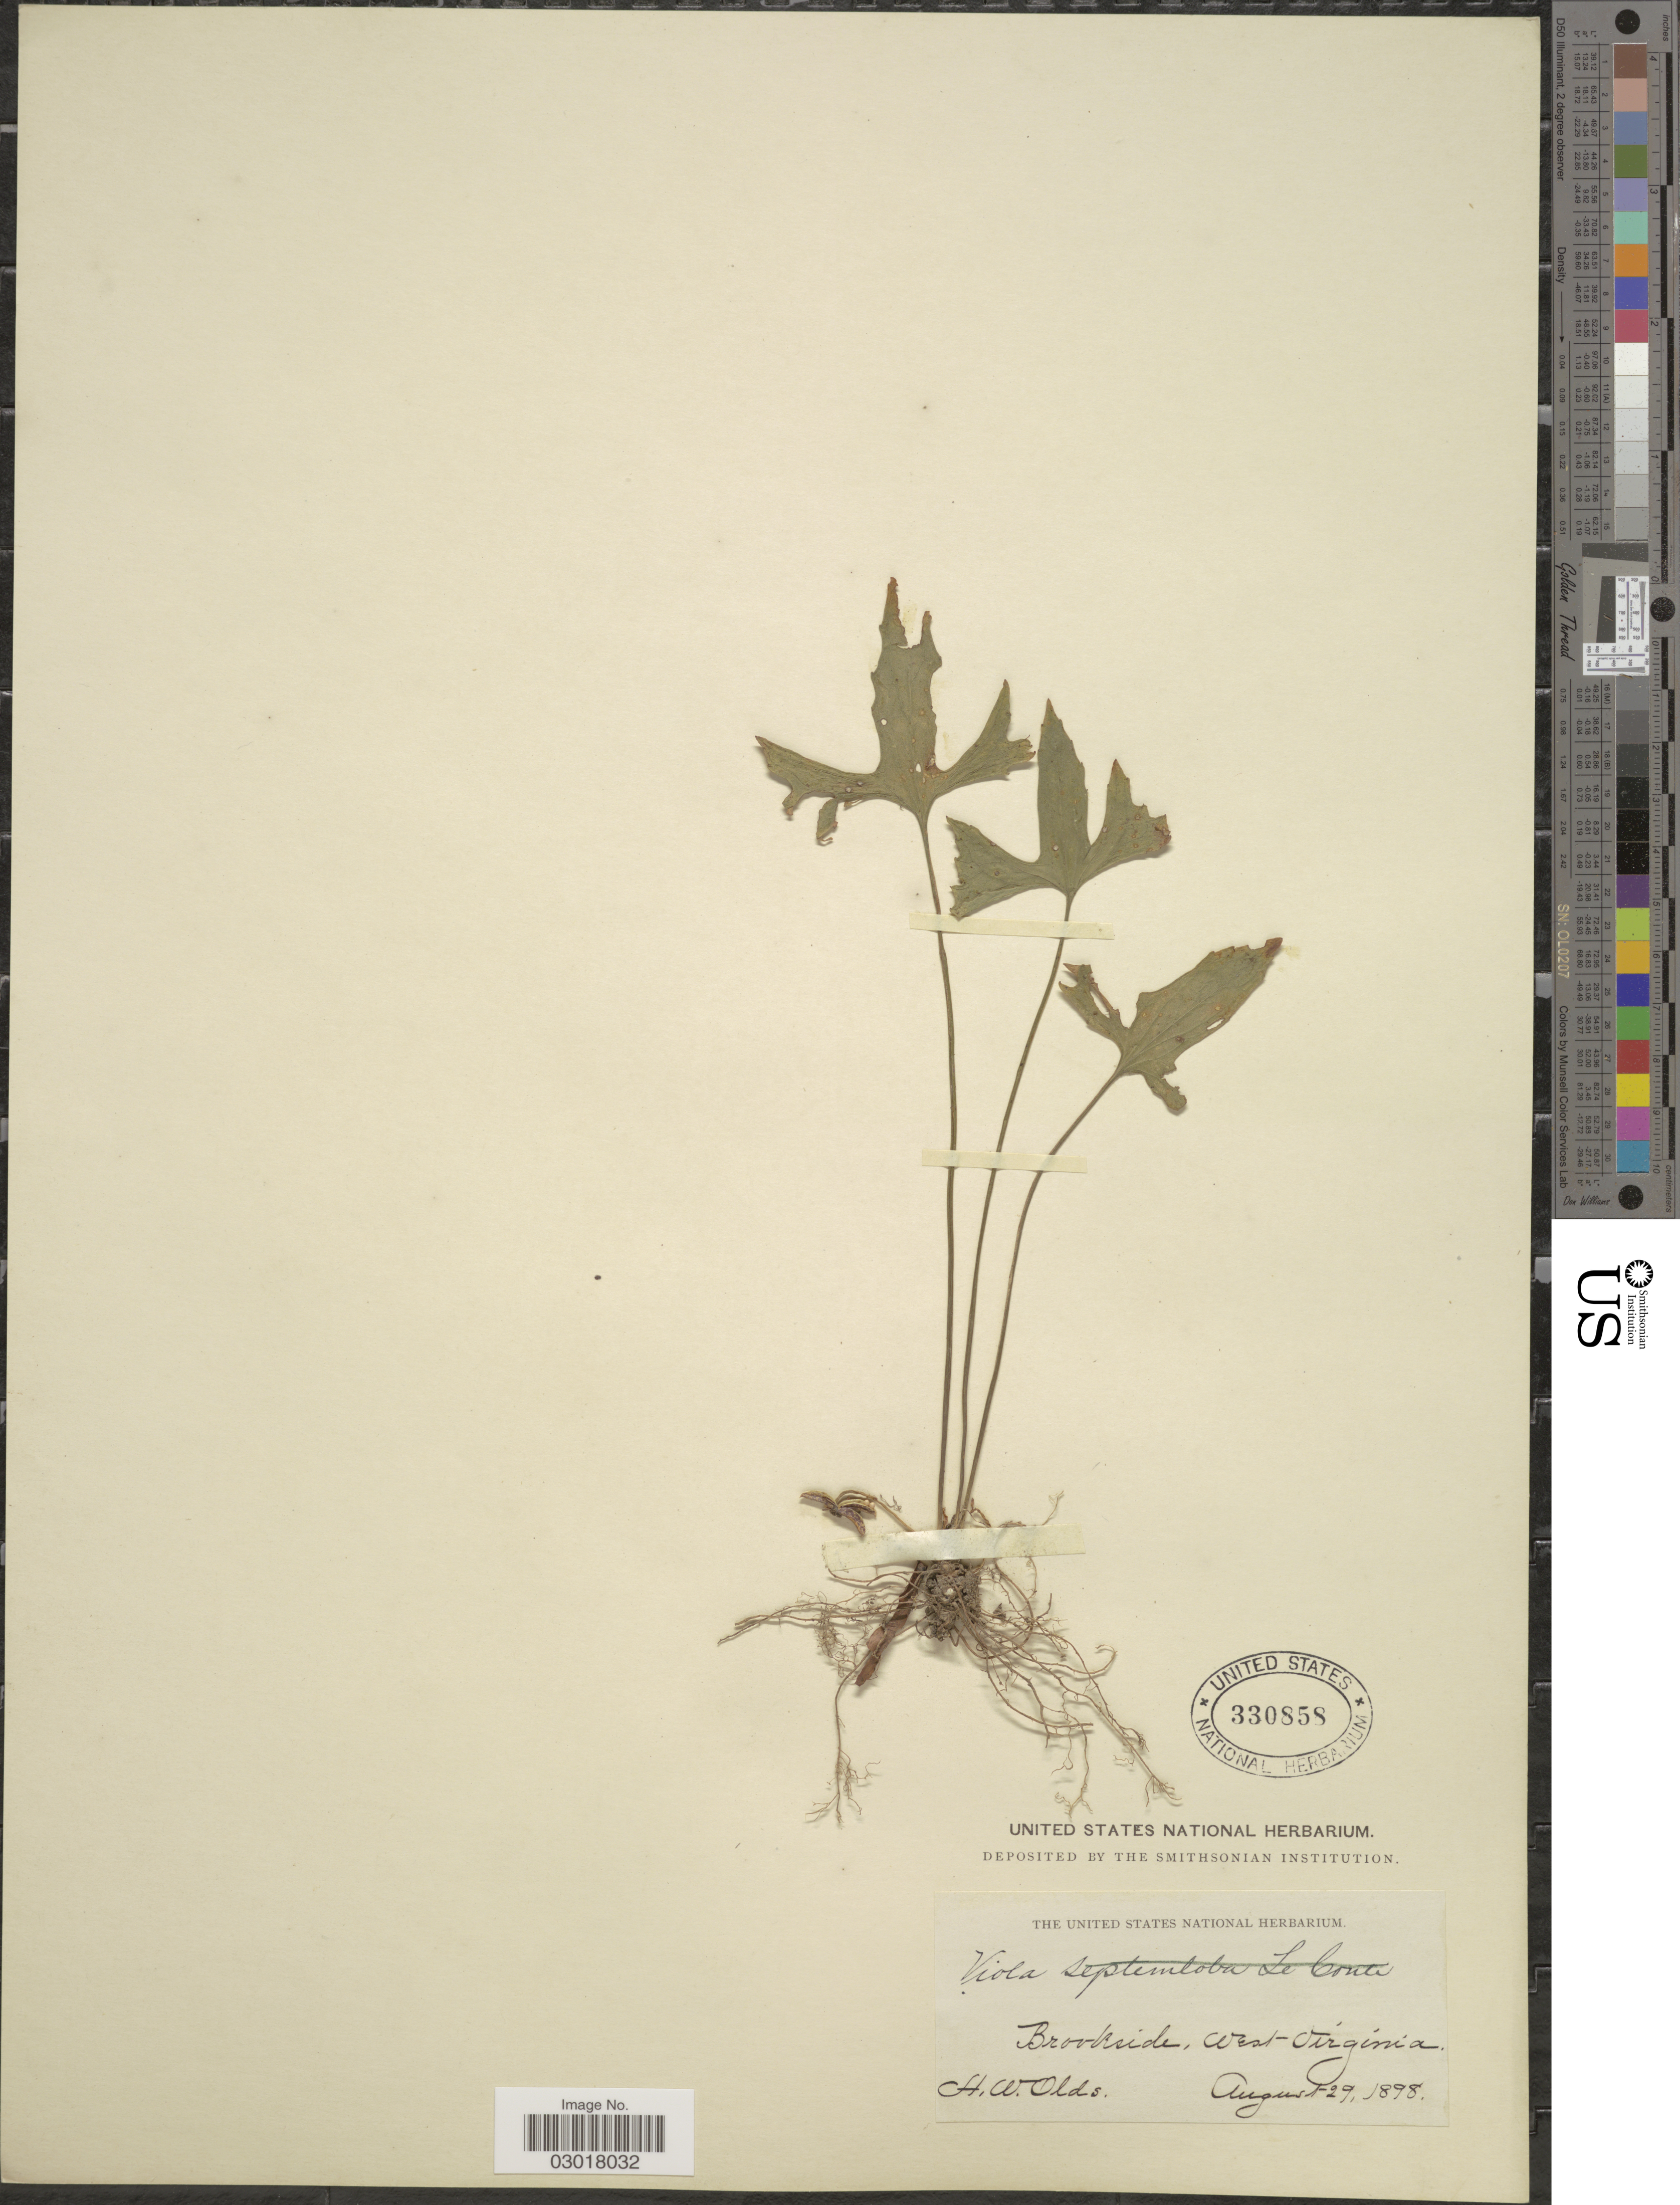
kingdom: Plantae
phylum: Tracheophyta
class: Magnoliopsida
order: Malpighiales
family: Violaceae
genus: Viola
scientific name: Viola sp.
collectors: H. W. Olds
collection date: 1898-08-29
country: United States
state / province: West Virginia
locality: Brookside.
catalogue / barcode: US 330858